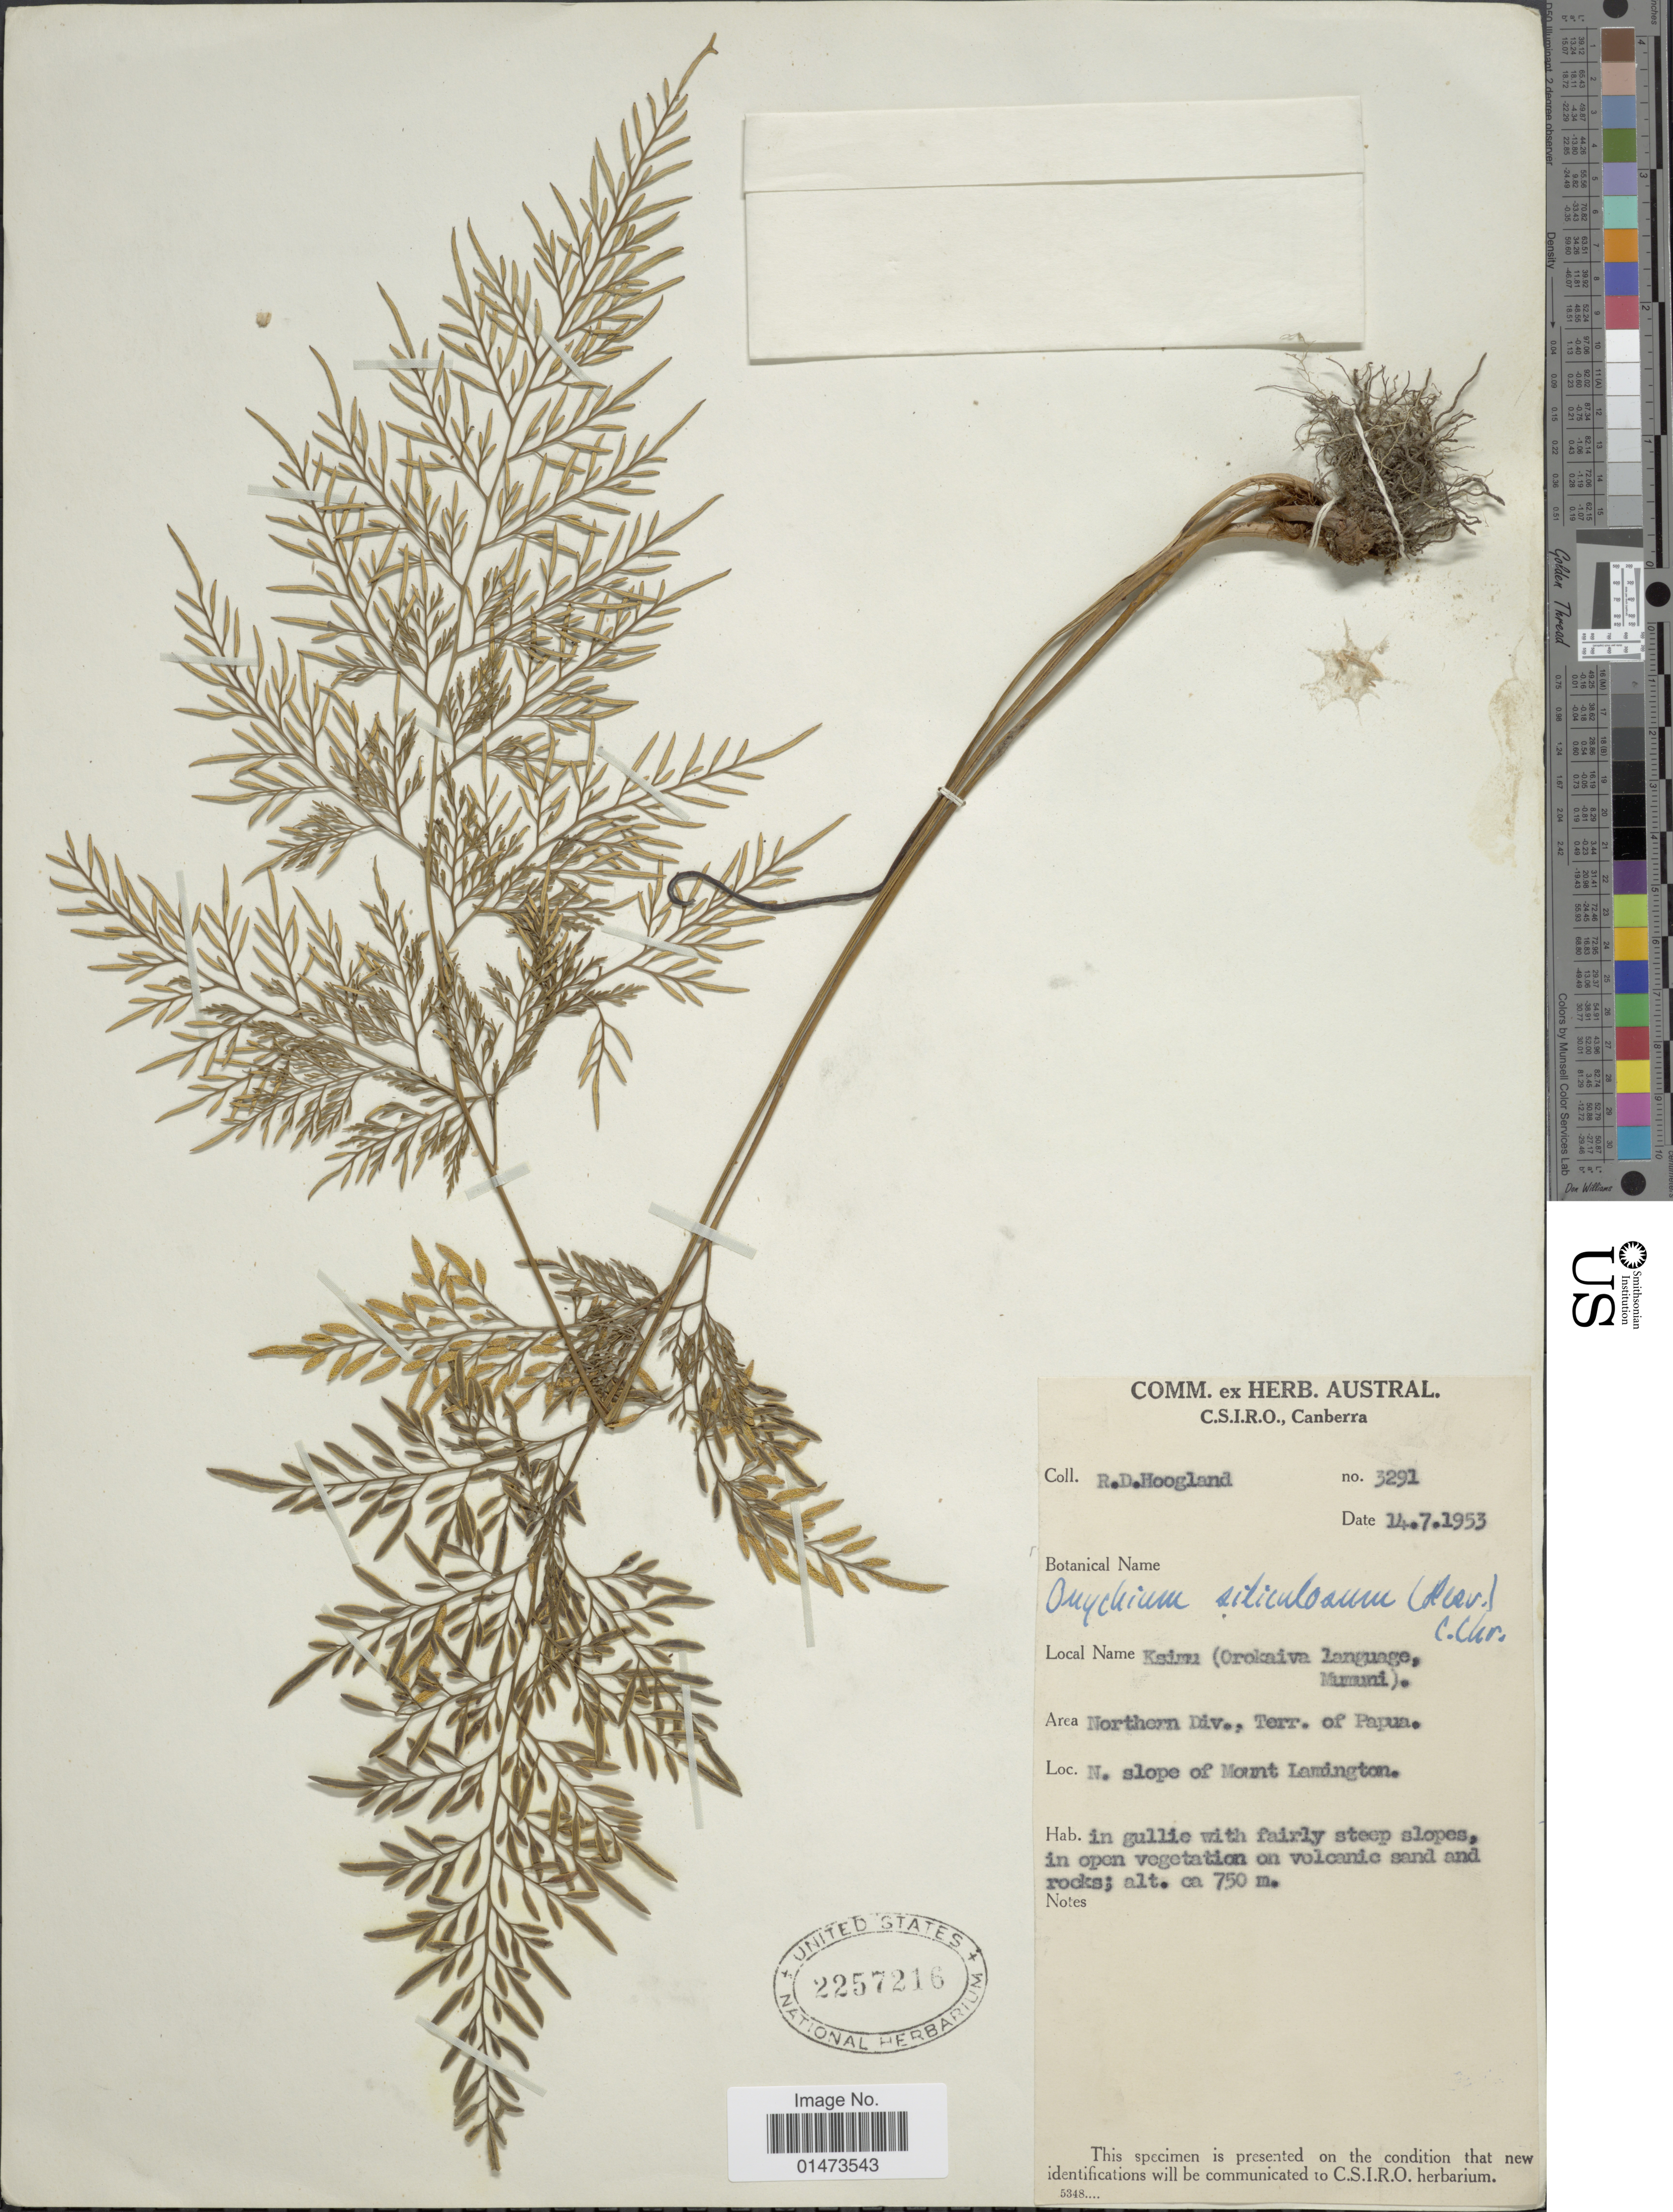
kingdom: Plantae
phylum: Tracheophyta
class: Polypodiopsida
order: Polypodiales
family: Pteridaceae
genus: Onychium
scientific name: Onychium siliculosum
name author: (Desv.) C. Chr.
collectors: R. D. Hoogland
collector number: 3291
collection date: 1953-07-14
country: Papua New Guinea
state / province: Northern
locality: Kaimu (Orokaiva language, Mumuni). Northern Div., Terr. of Papua, N. slope of Mount Lamington.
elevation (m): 750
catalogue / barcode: US 2257216